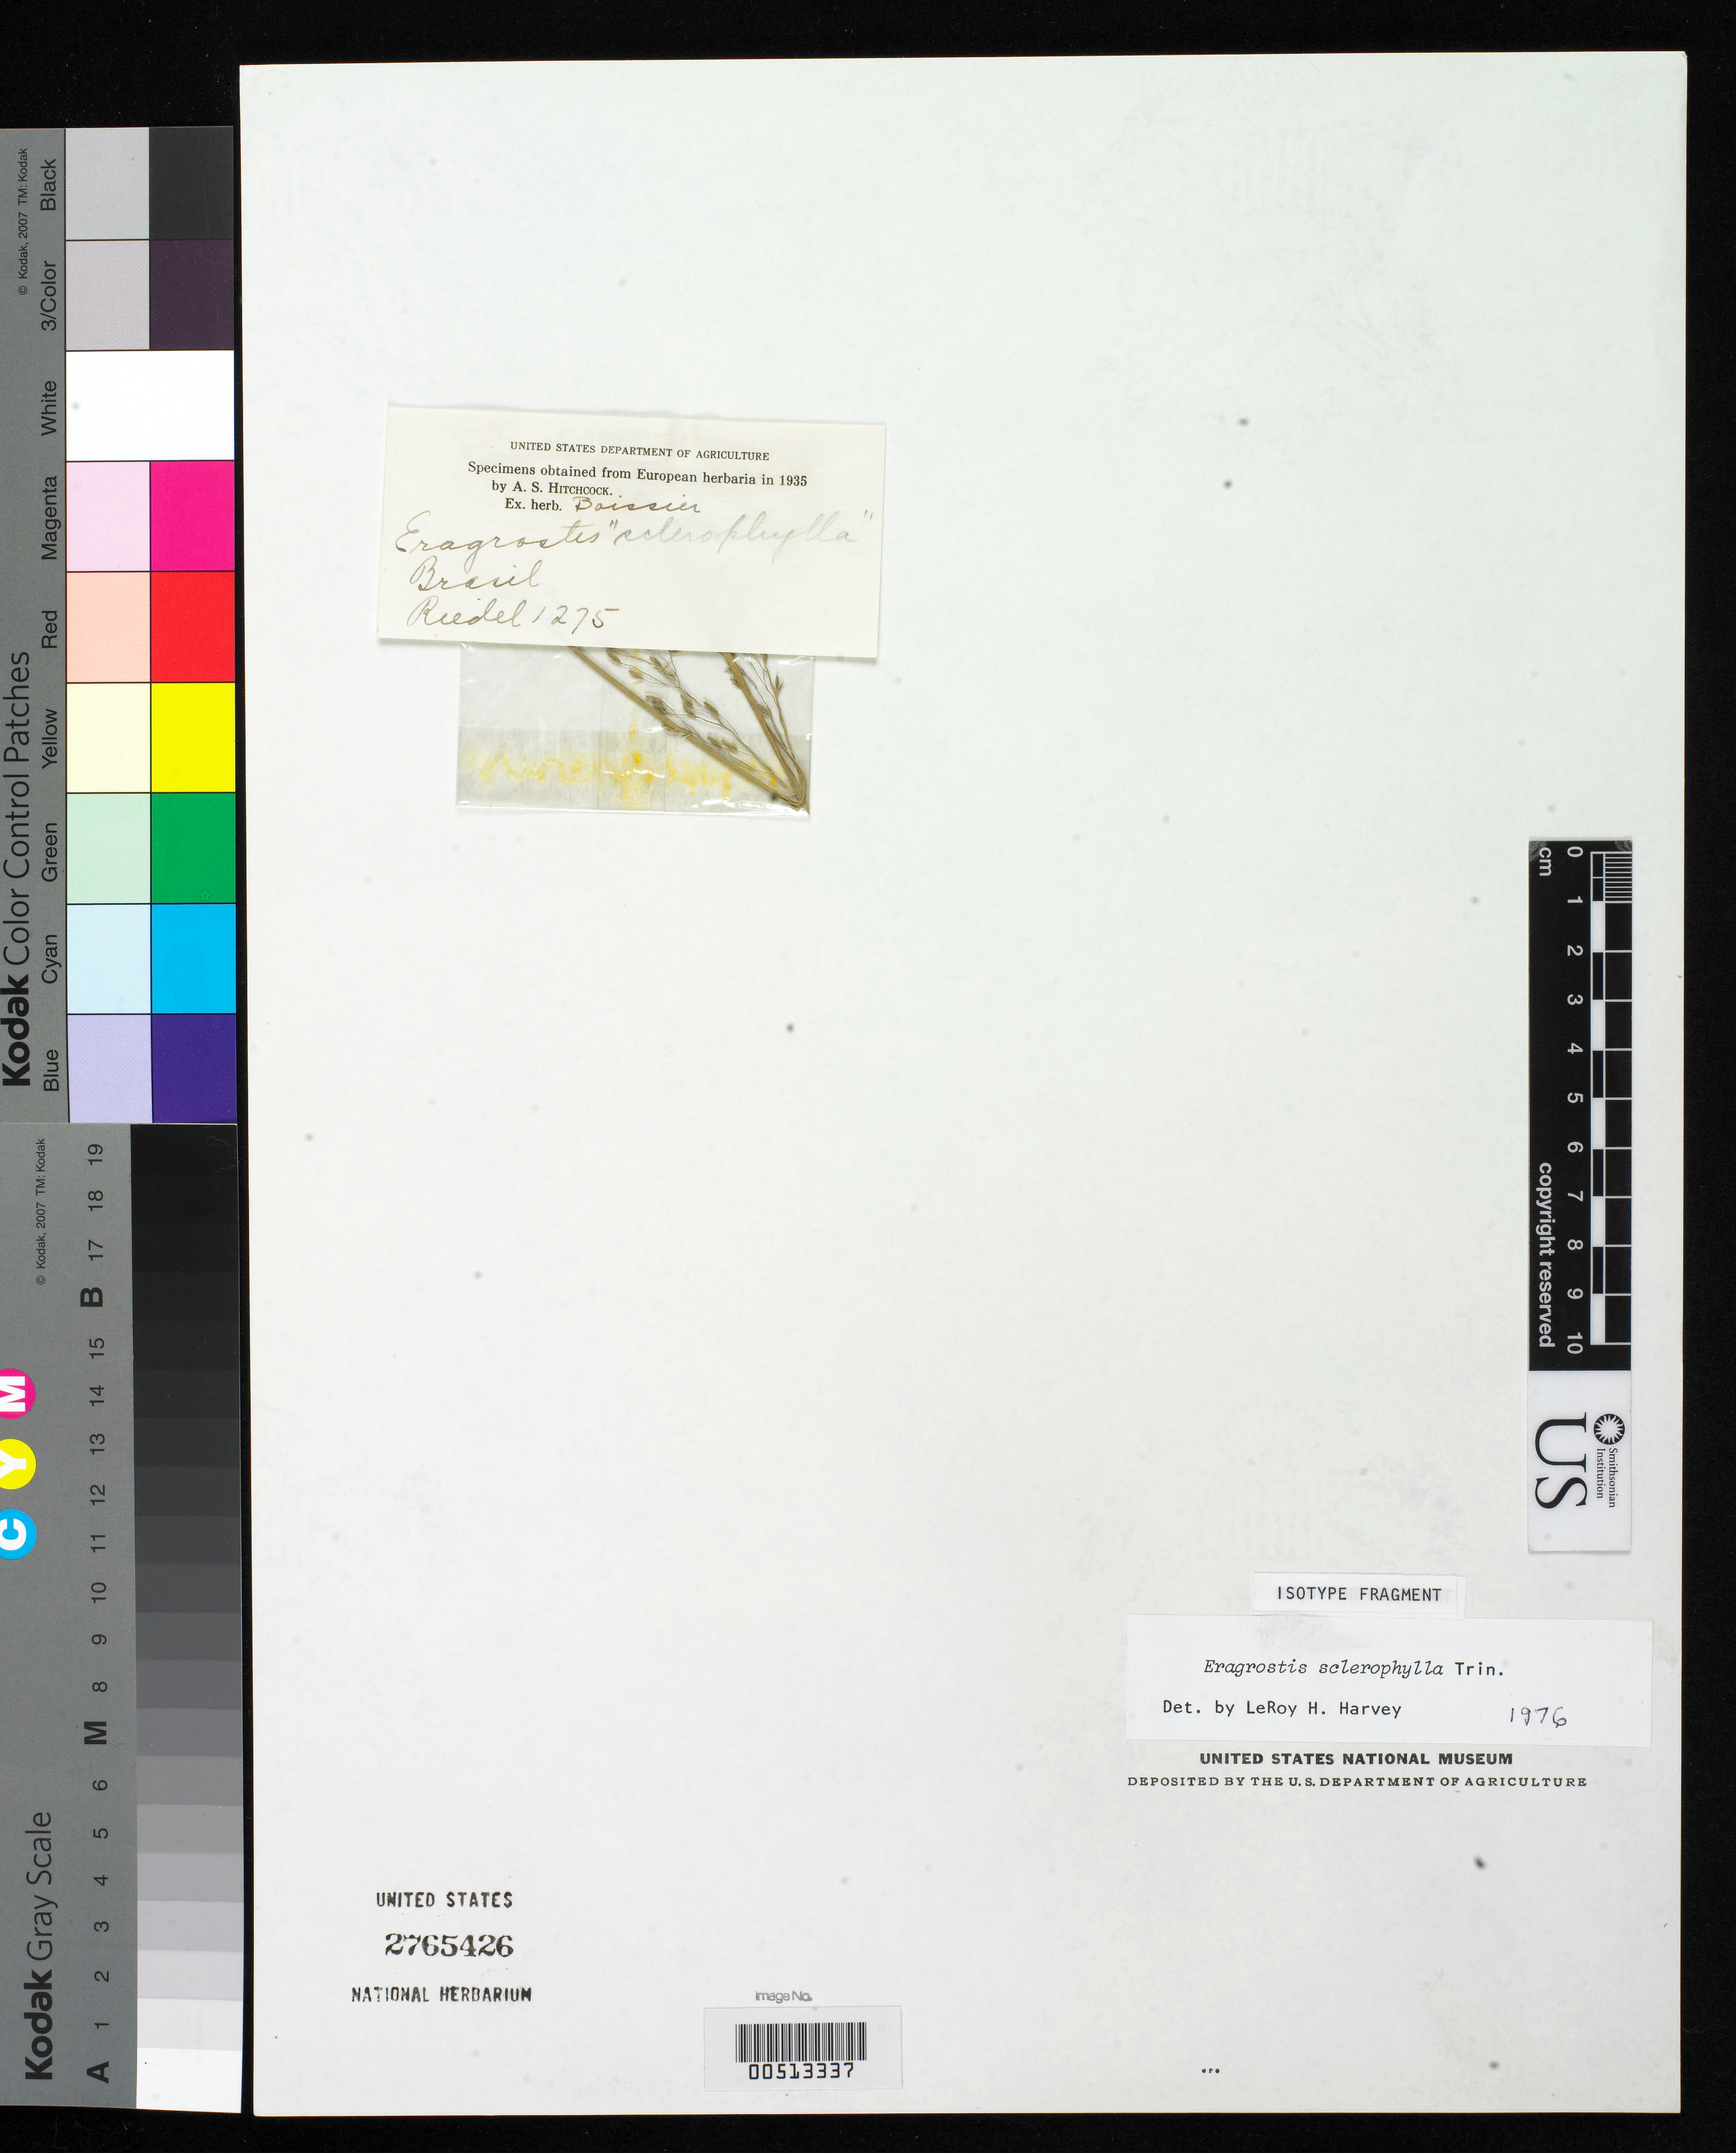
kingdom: Plantae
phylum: Tracheophyta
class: Liliopsida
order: Poales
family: Poaceae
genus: Eragrostis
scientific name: Eragrostis sclerophylla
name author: Trin.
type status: Type Fragment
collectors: L. Riedel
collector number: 1275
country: Brazil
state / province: Minas Gerais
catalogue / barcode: US 2765426